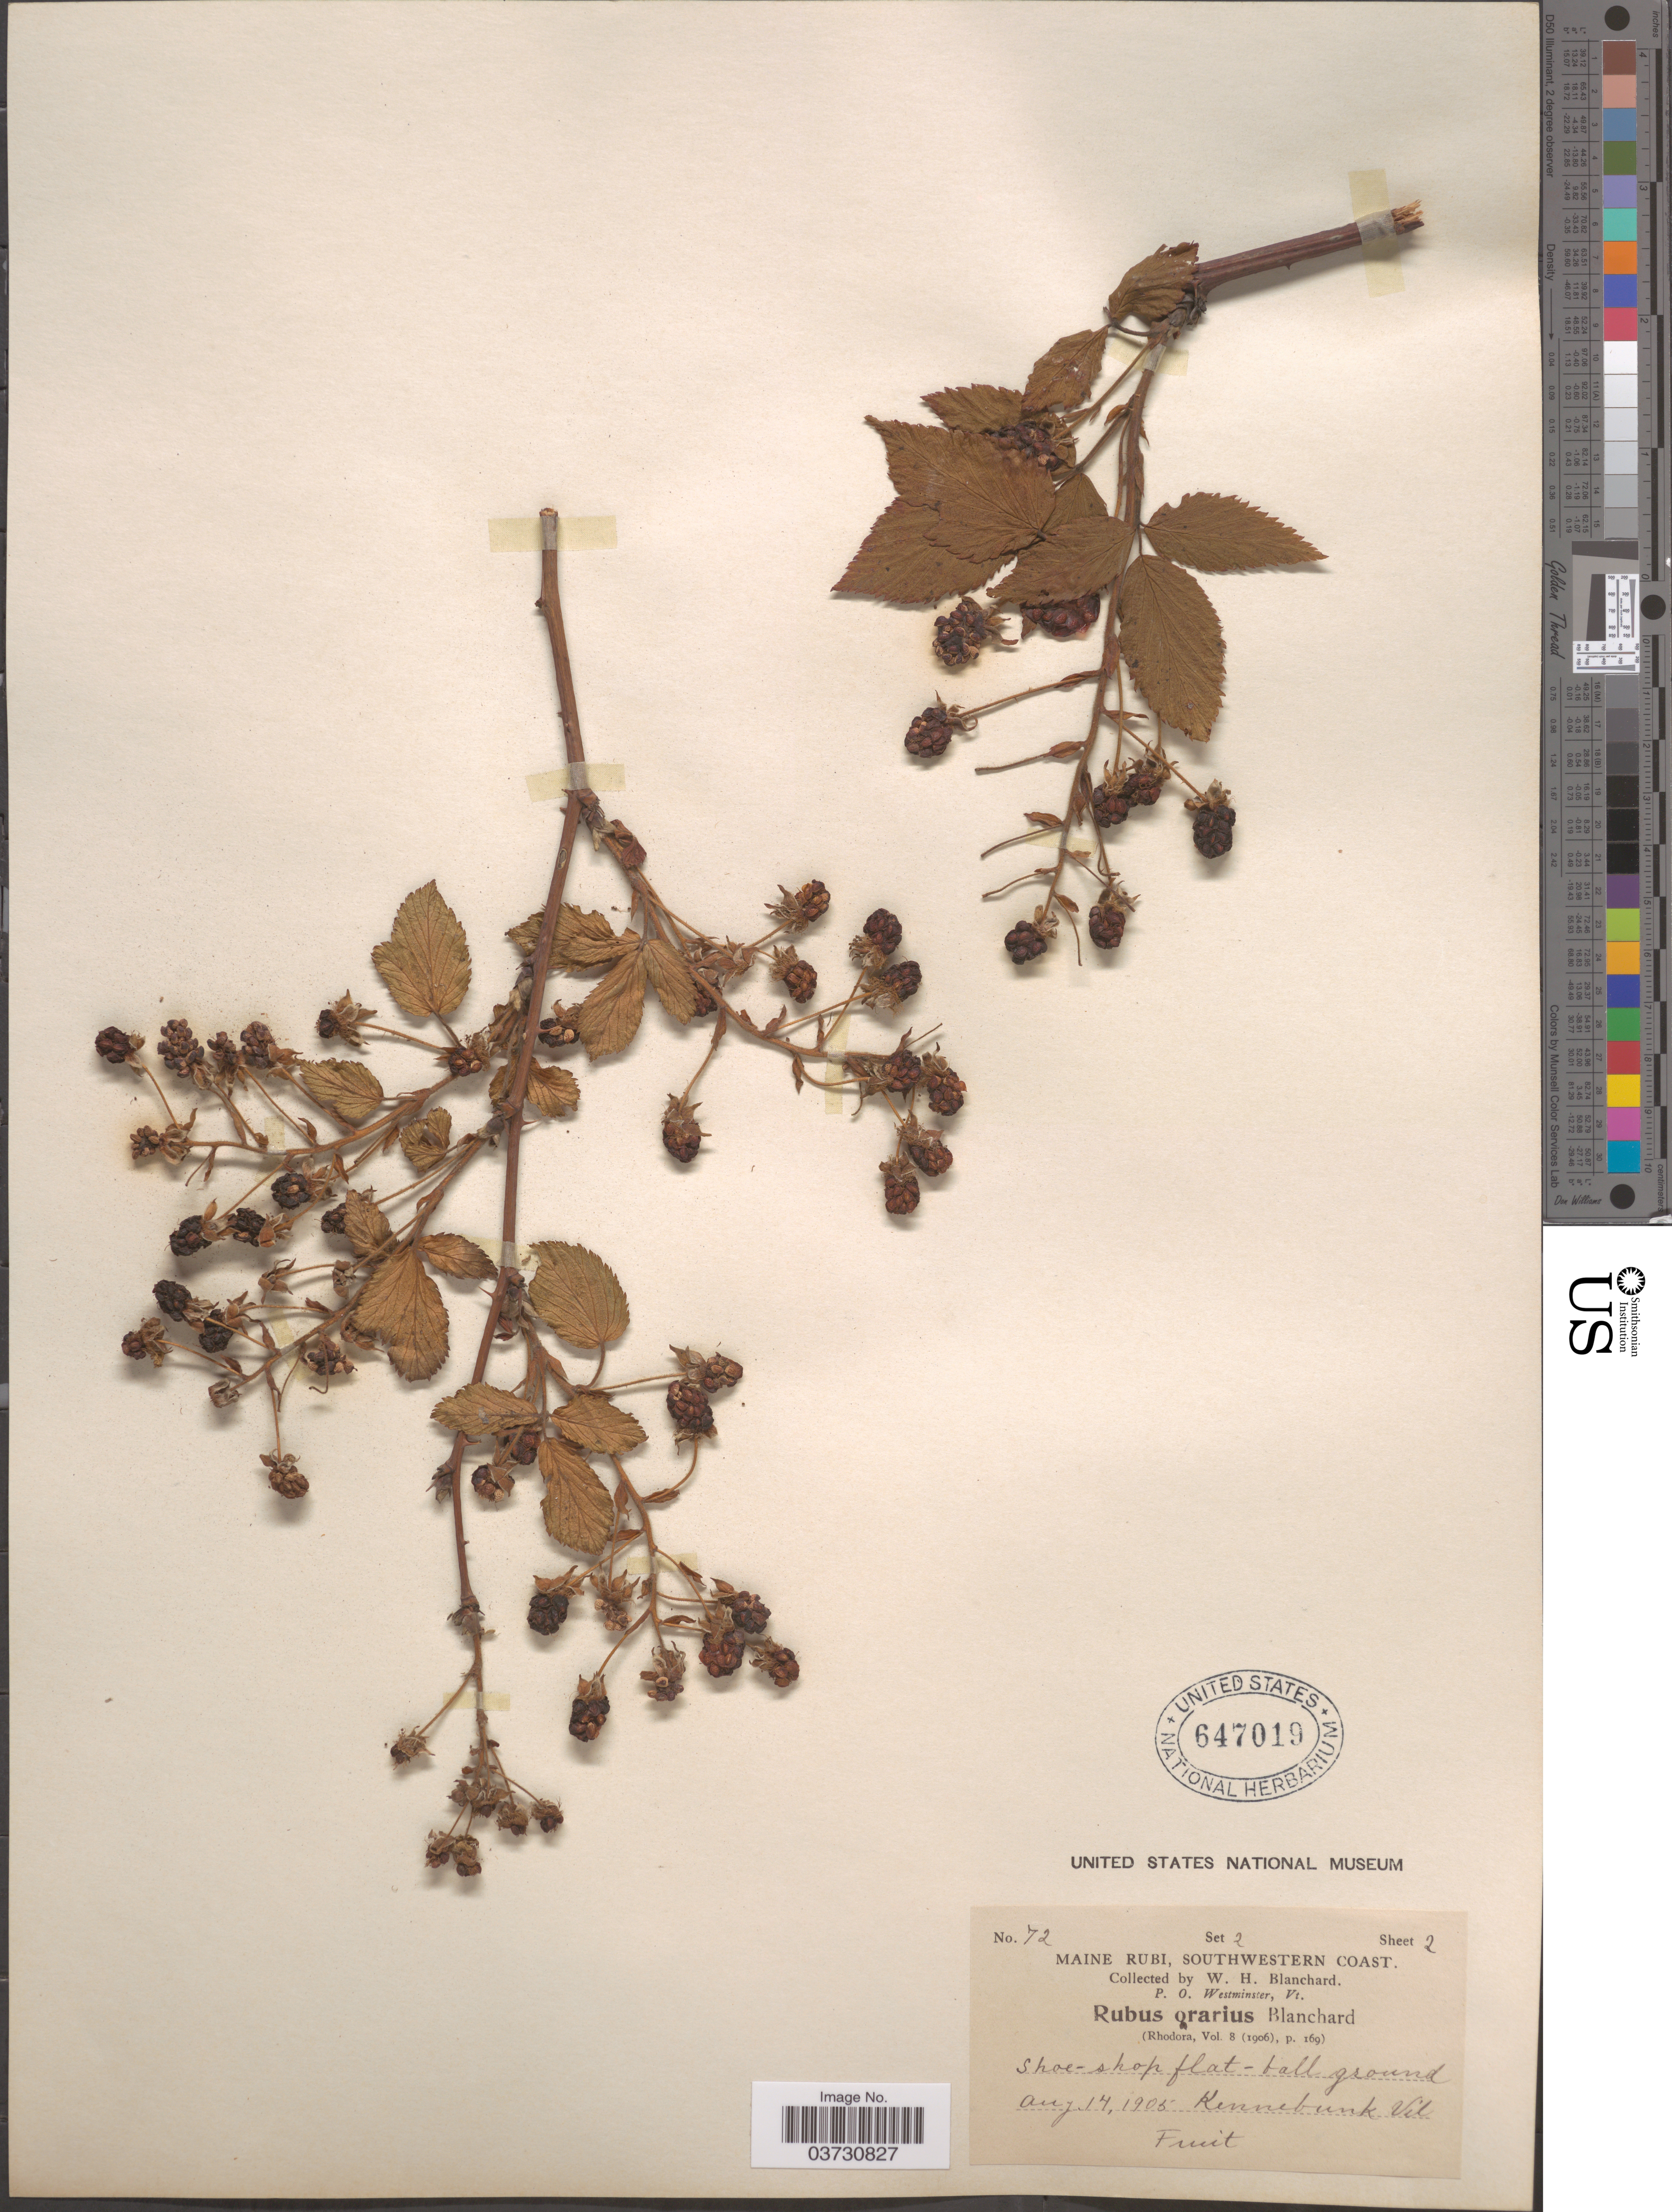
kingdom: Plantae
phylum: Tracheophyta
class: Magnoliopsida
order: Rosales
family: Rosaceae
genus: Rubus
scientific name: Rubus pergratus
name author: Blanch.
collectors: W. H. Blanchard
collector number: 72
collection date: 1905-08-14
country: United States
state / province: Maine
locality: Maine Rubi, Southwestern Coast. Kennebunk Vil.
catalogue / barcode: US 647019